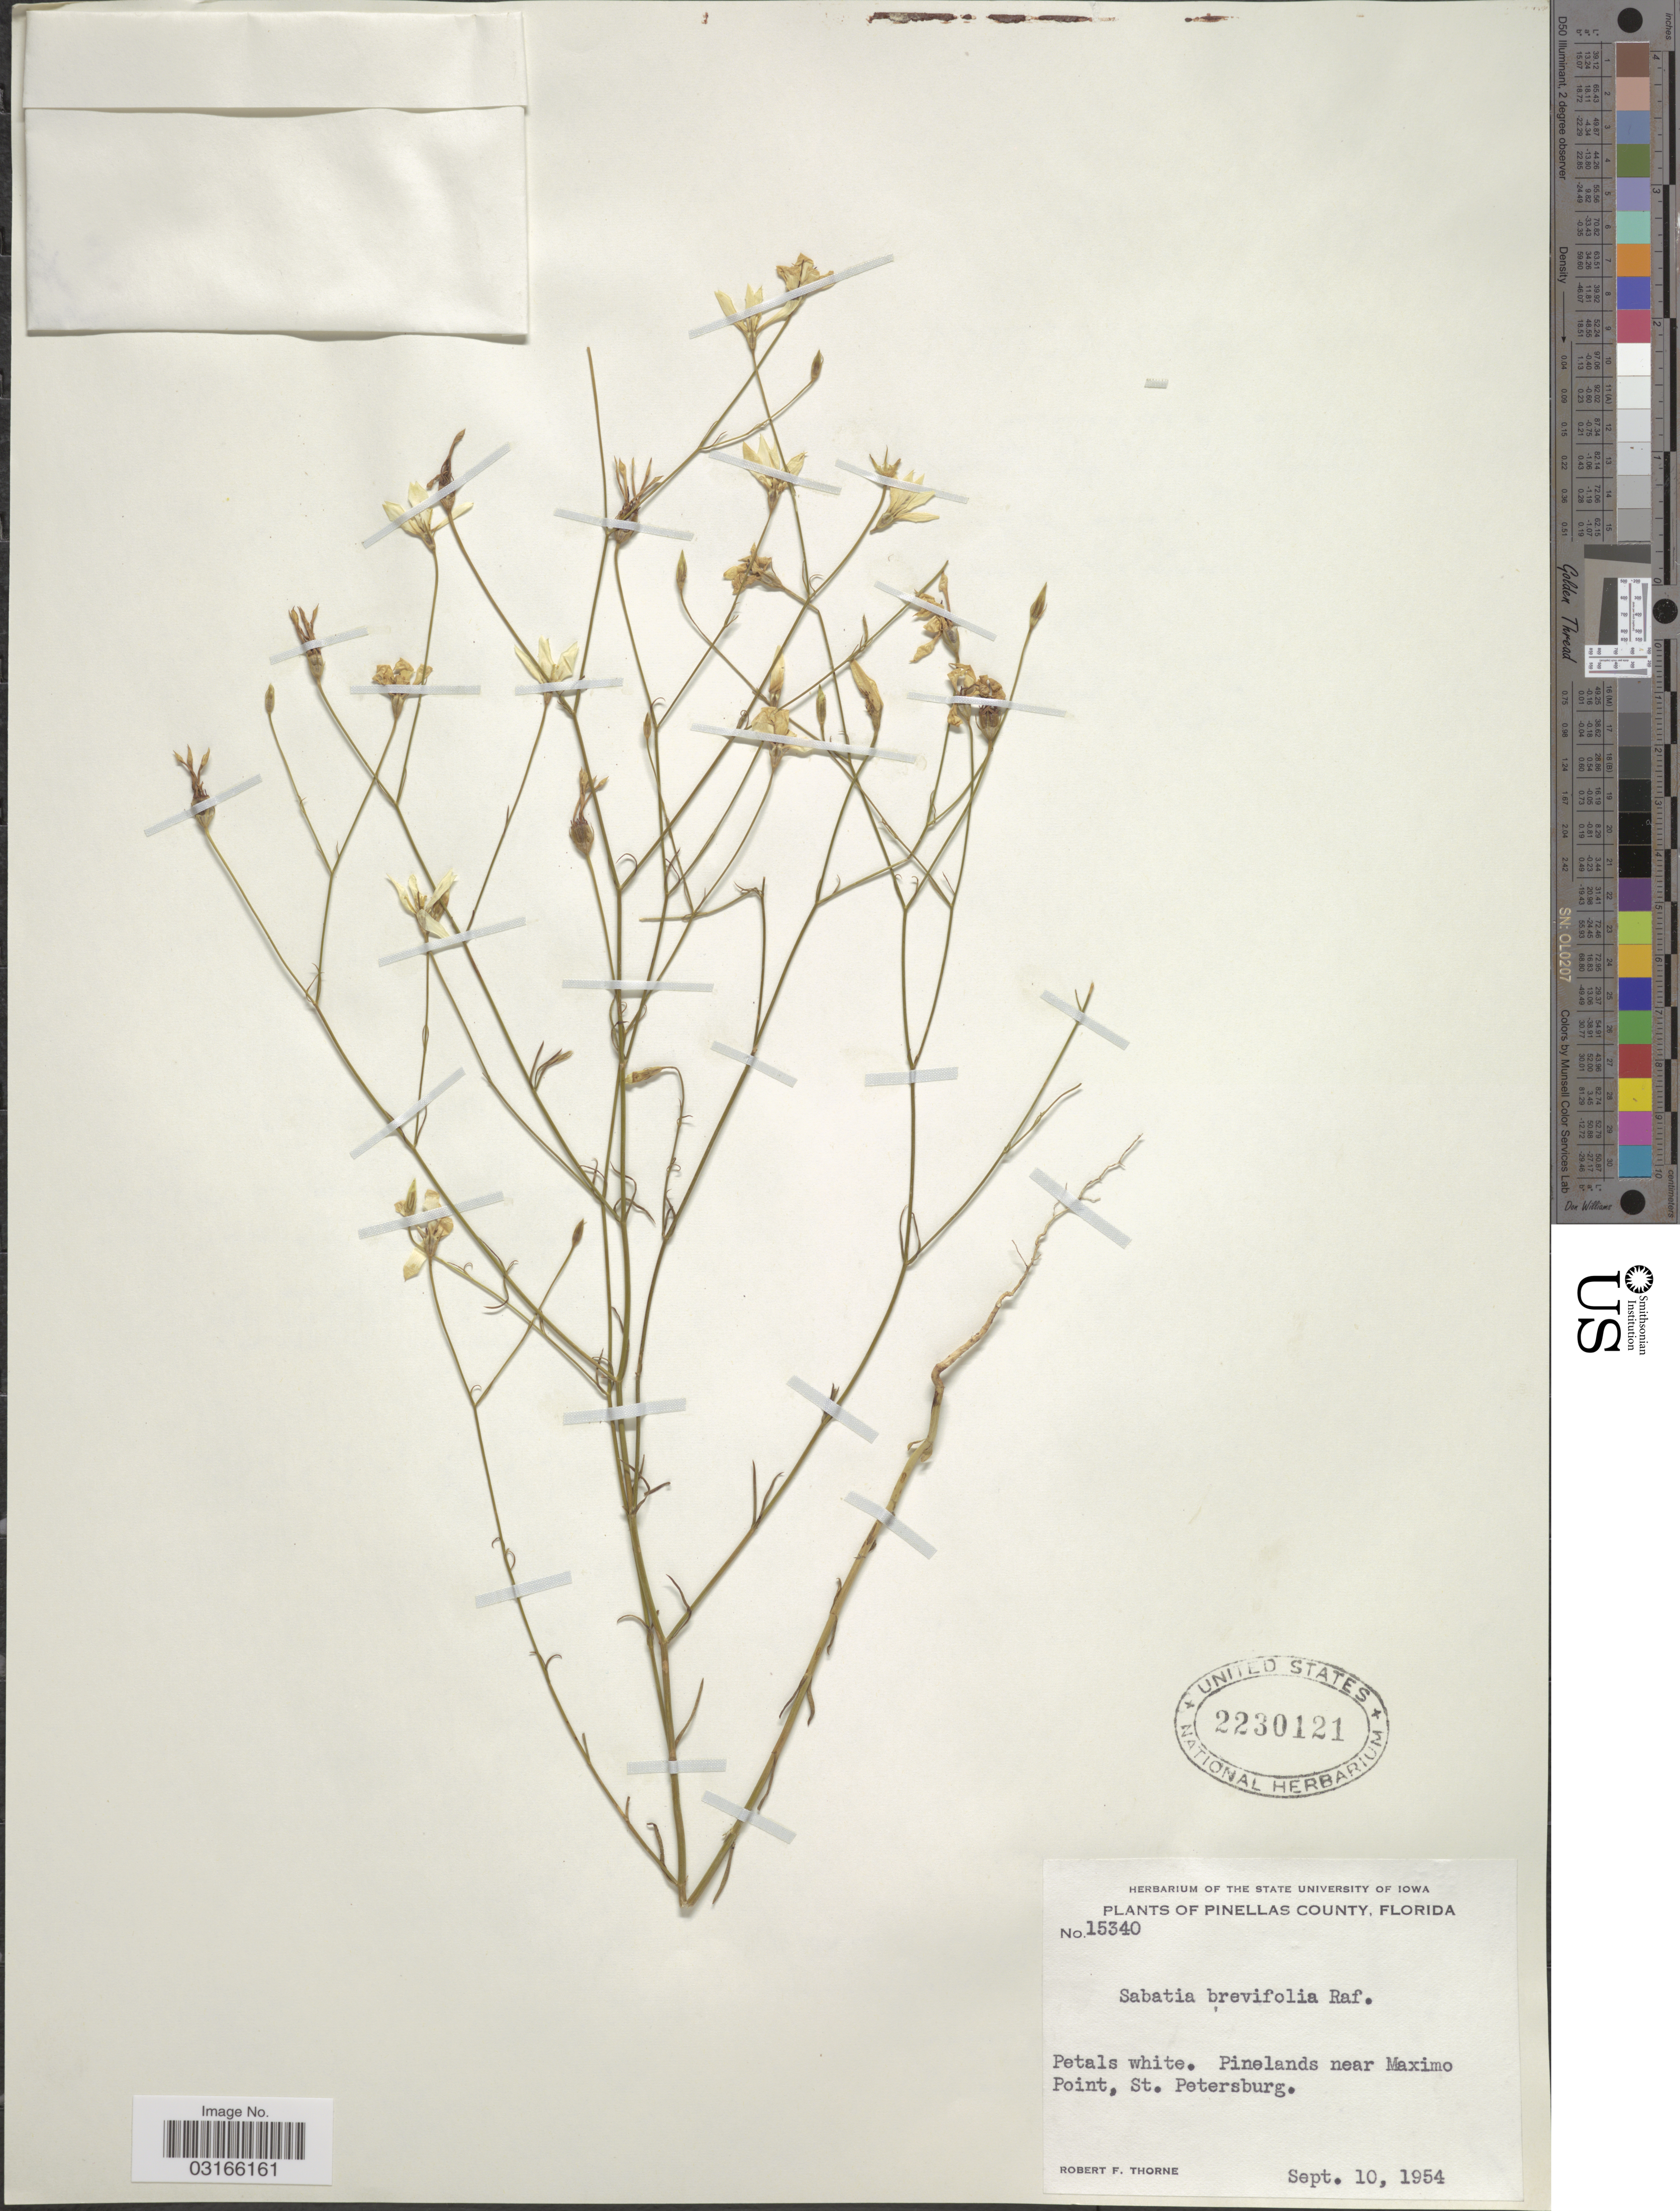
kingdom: Plantae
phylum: Tracheophyta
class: Magnoliopsida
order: Gentianales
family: Gentianaceae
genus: Sabatia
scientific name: Sabatia brevifolia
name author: Raf.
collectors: R. F. Thorne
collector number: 15340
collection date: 1954-09-10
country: United States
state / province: Florida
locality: Pinellas County, Pinelands near Maximo Point, St. Petersburg.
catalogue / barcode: US 2230121